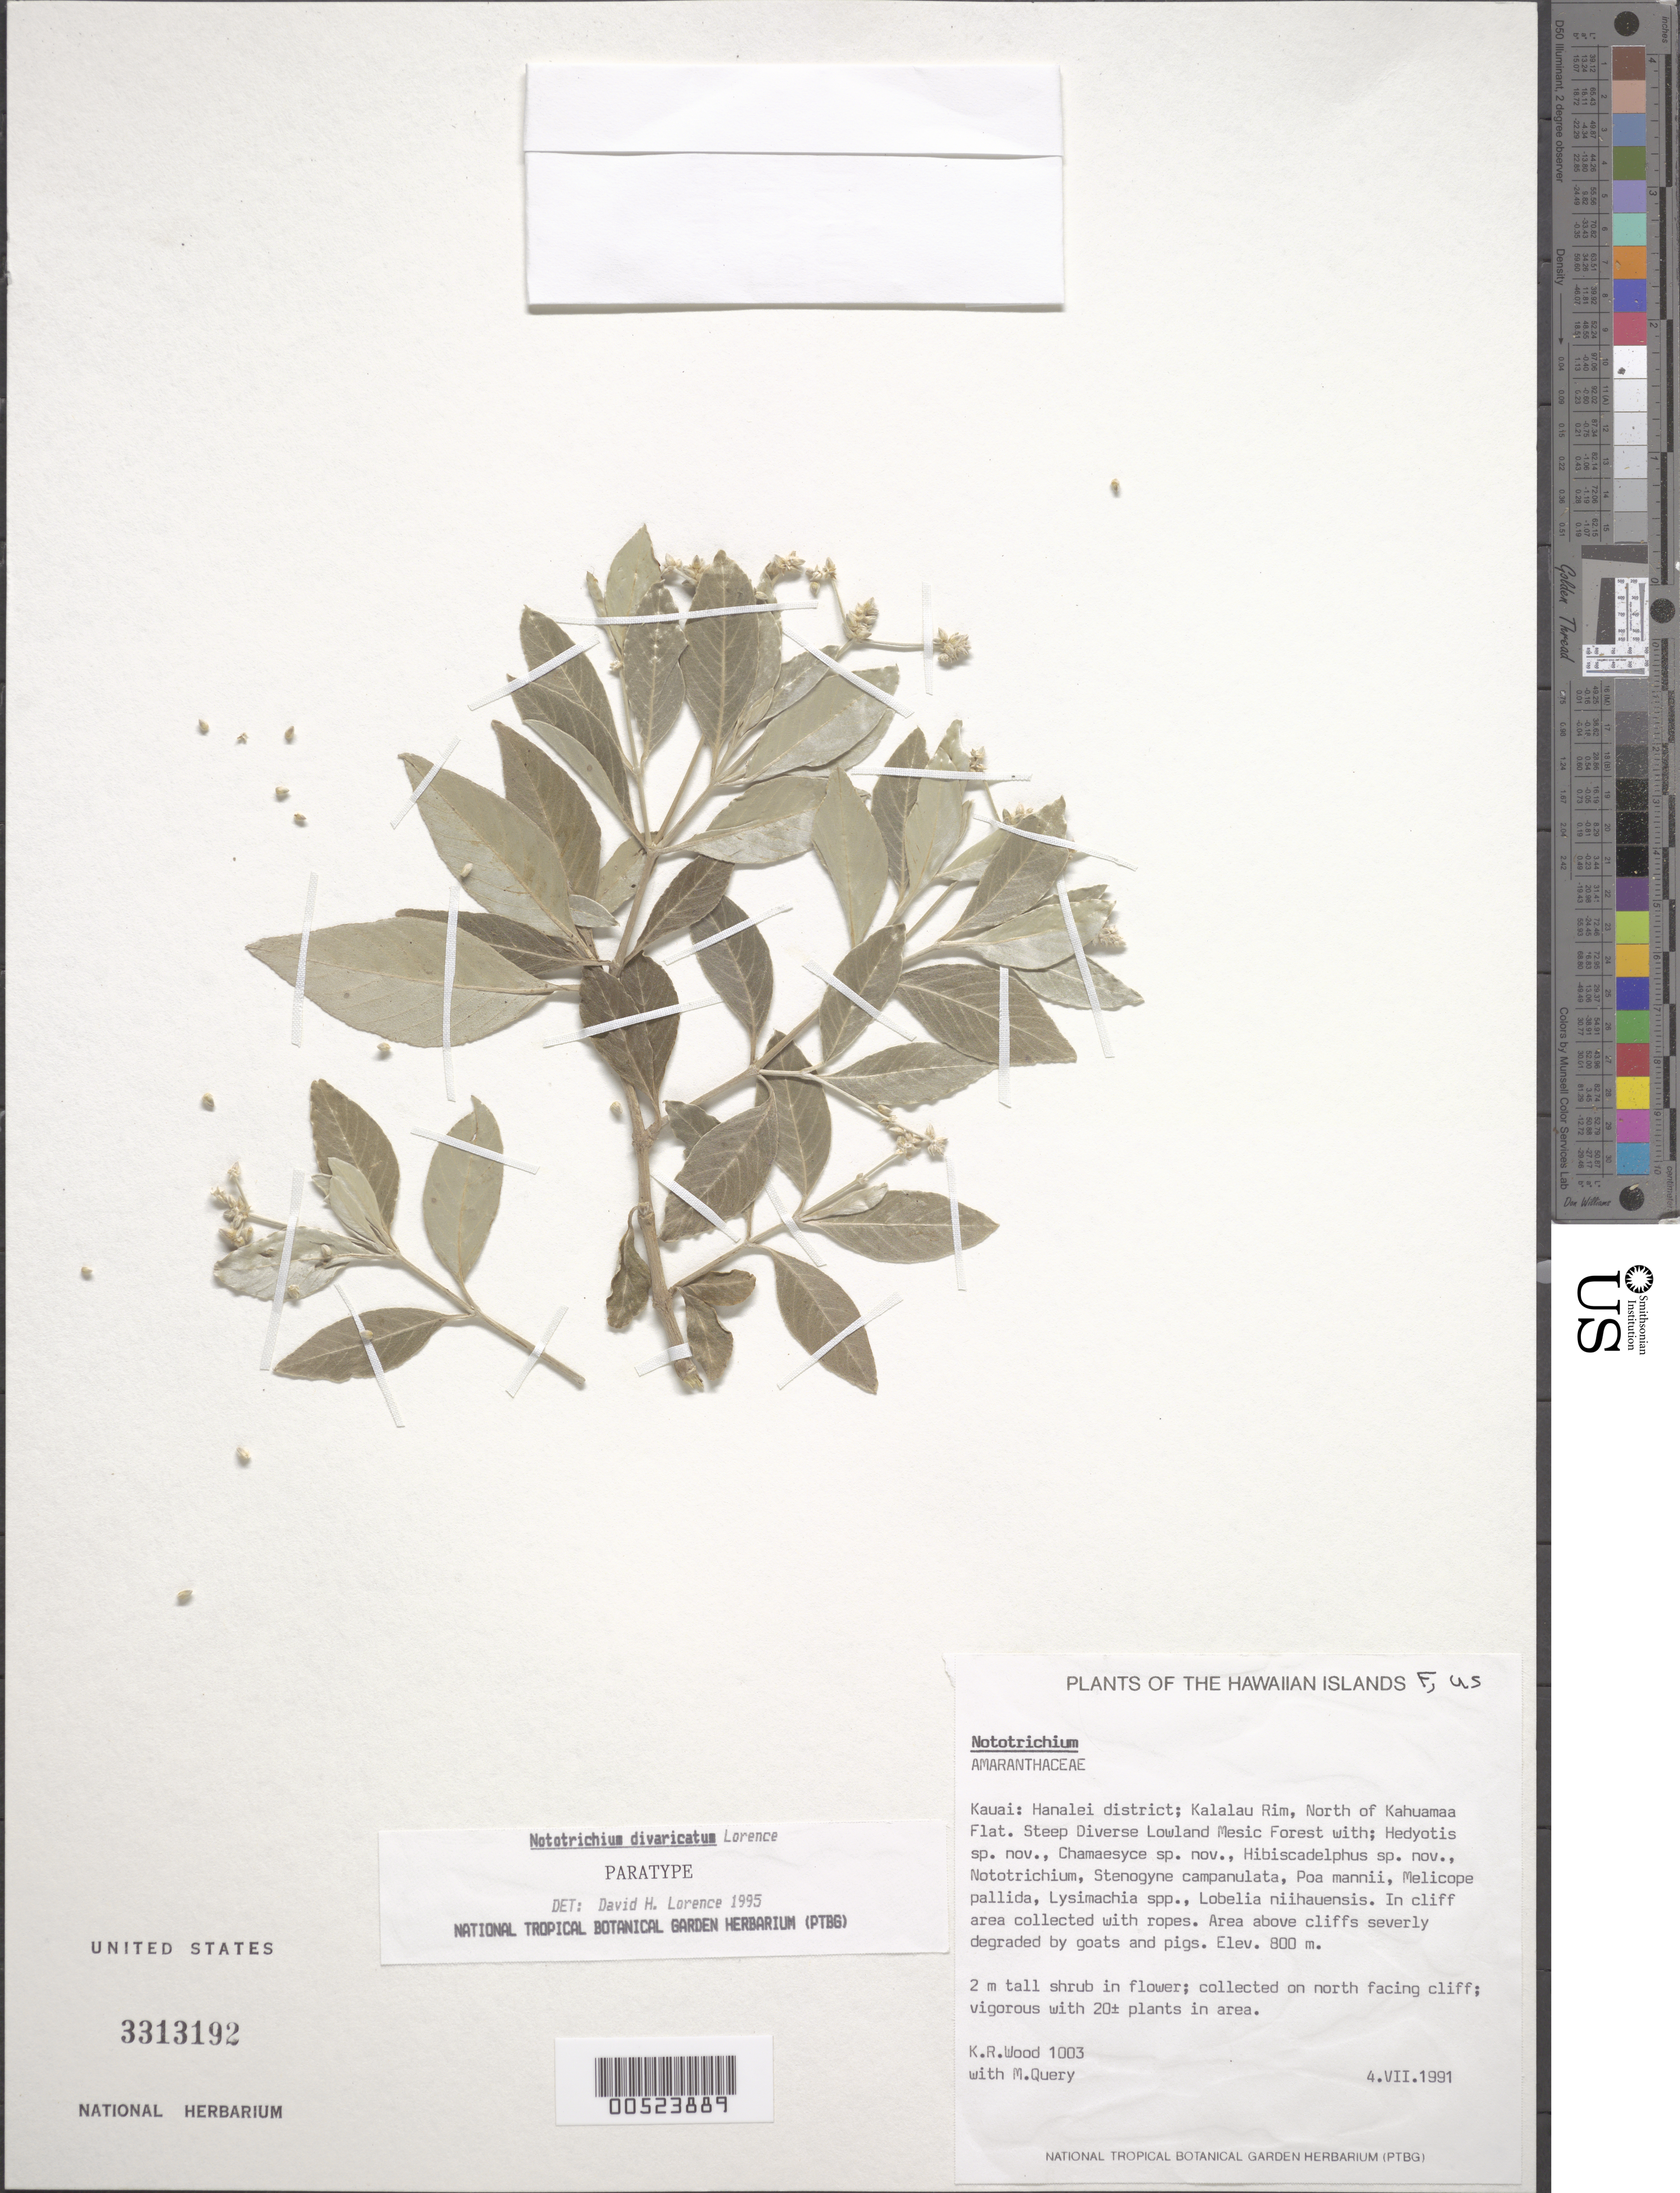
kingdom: Plantae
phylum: Tracheophyta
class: Magnoliopsida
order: Caryophyllales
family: Amaranthaceae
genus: Achyranthes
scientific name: Achyranthes divaricata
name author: (Lorence) Di Vincenzo et al.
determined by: Wagner, W. L., (BOT), Smithsonian Institution - National Museum of Natural History (UNITED STATES)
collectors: K. R. Wood & M. Query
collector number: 1003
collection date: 1991-07-04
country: United States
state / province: Hawaii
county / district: Kauai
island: Kaua'i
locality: Hawaiian Islands. Kauai: Hanalei district; Kalalau Rim, North of Kahuamaa Flat.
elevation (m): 800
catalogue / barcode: US 3313192